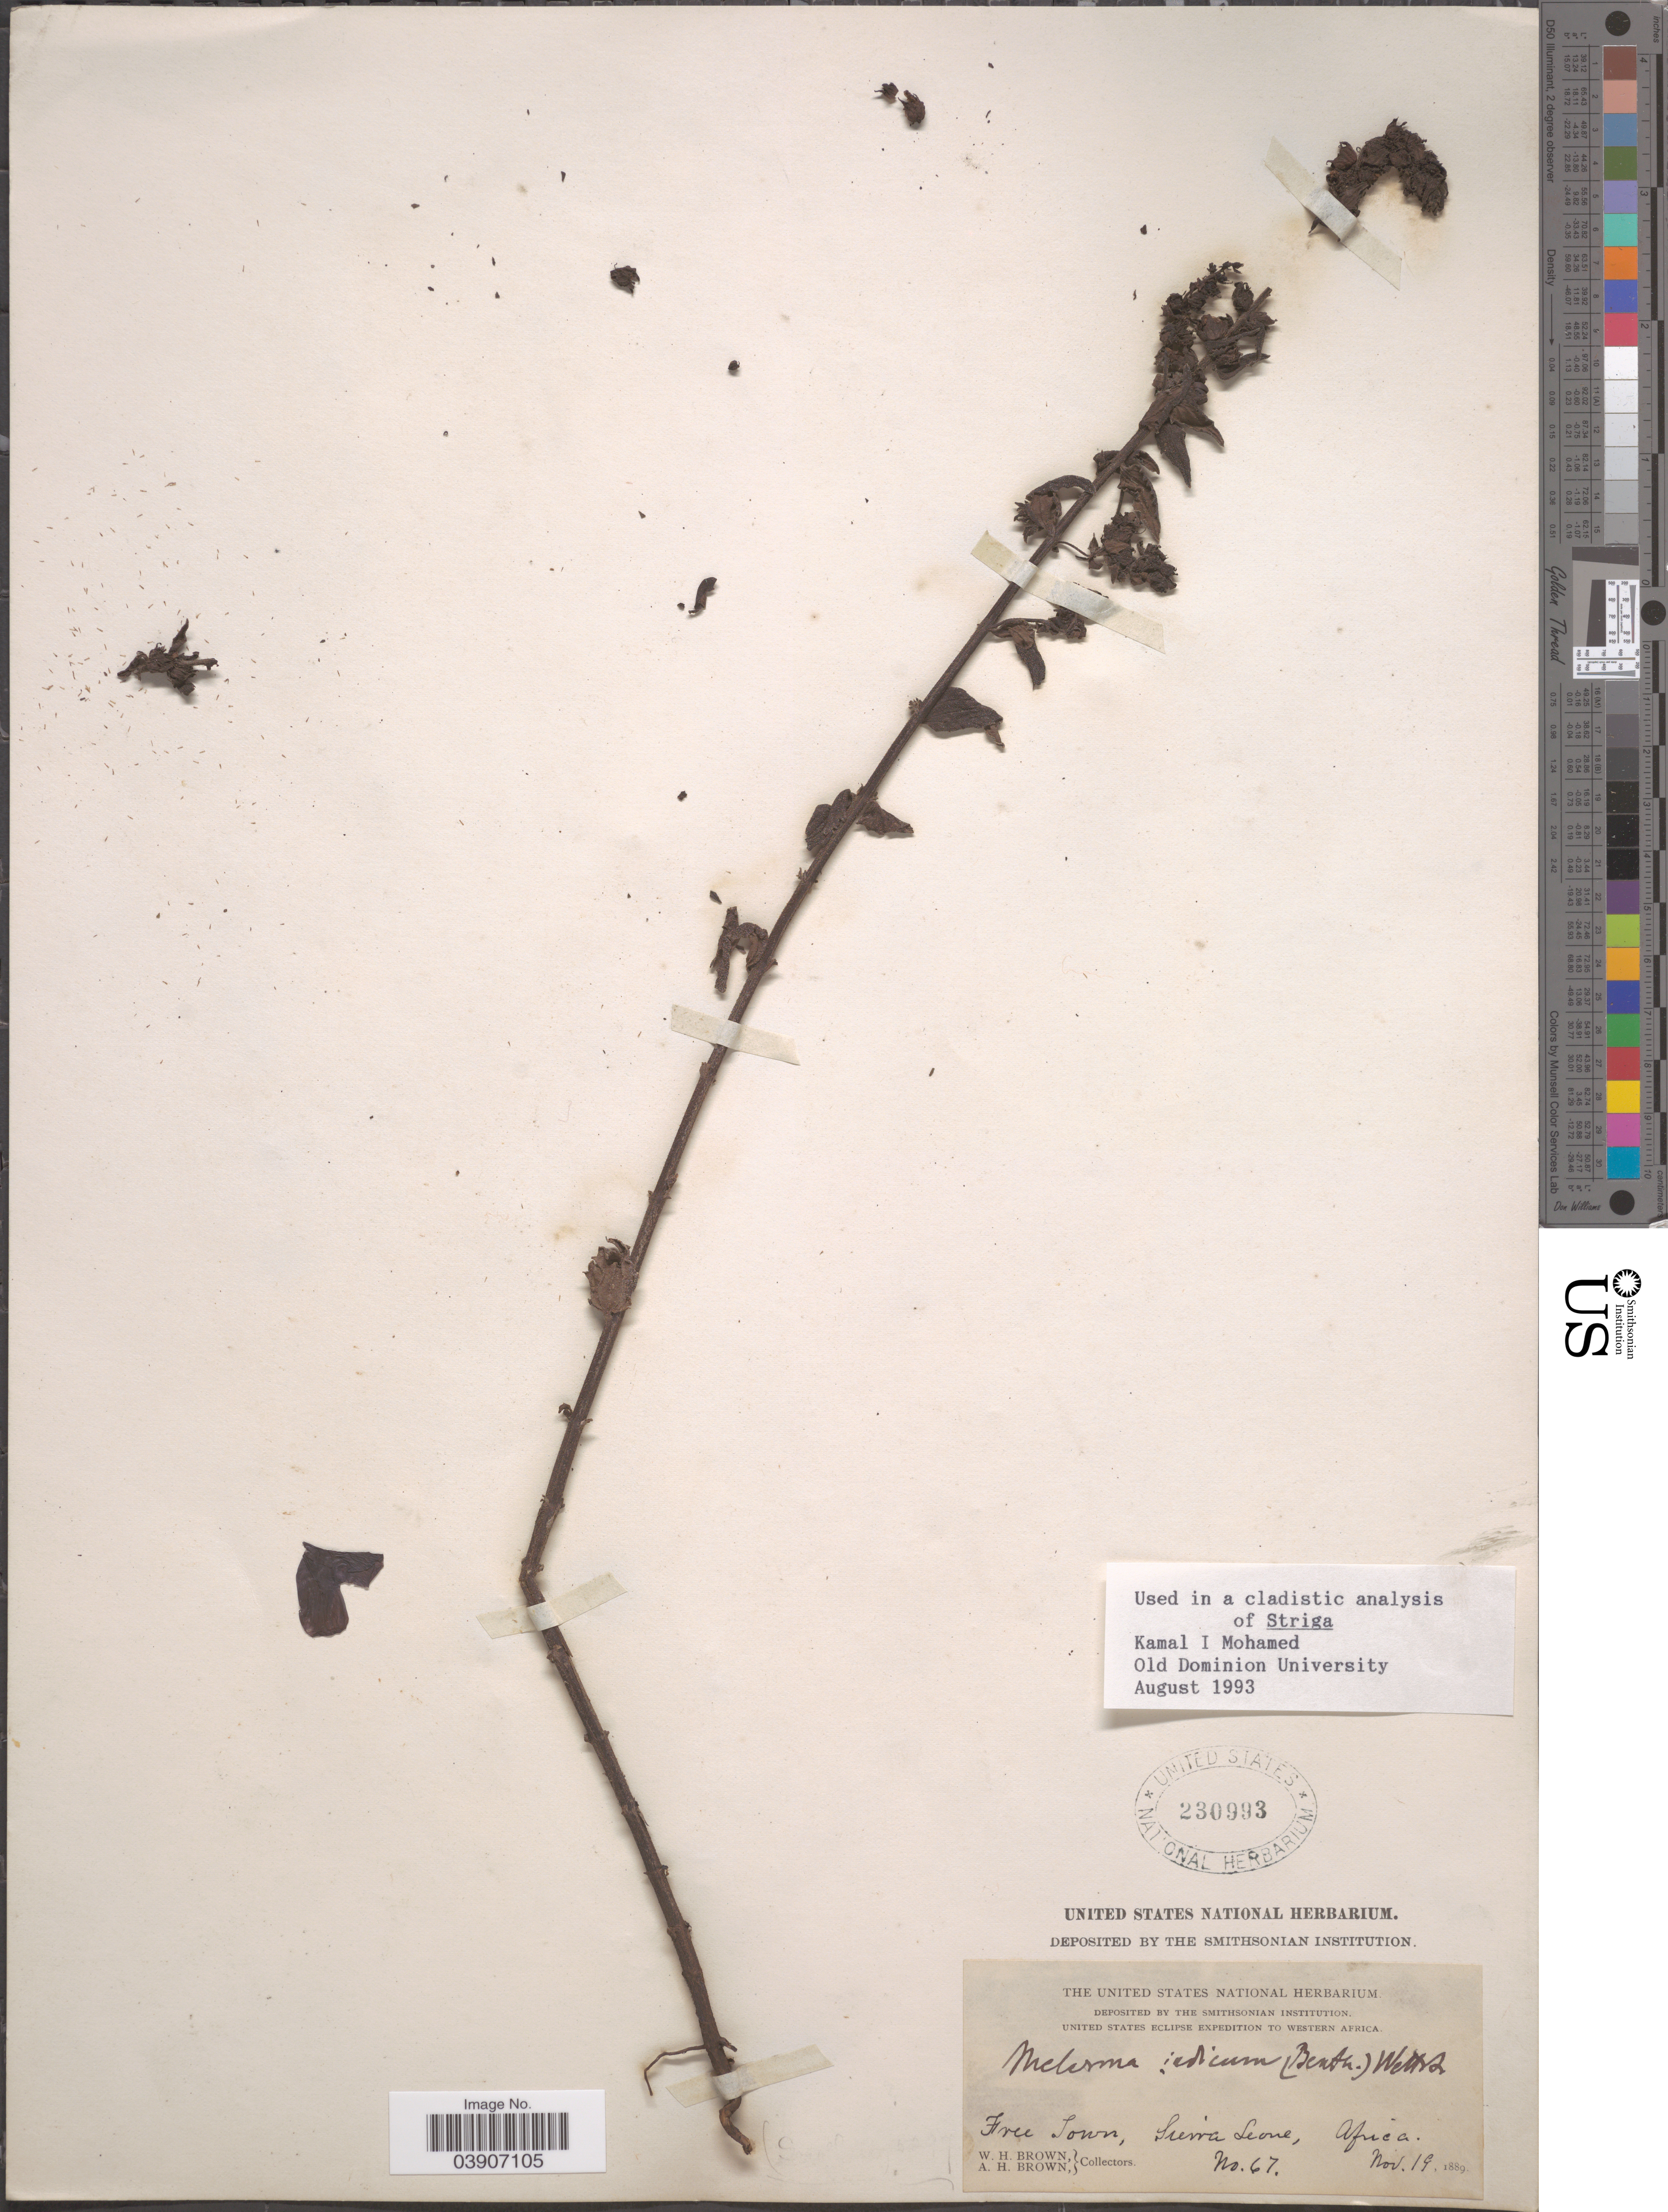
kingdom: Plantae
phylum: Tracheophyta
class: Magnoliopsida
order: Lamiales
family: Orobanchaceae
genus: Melasma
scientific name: Melasma indicum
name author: Engl.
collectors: W. H. Brown & A. H. Brown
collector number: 67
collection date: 1889-11-19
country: Sierra Leone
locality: Western Africa. Free Town.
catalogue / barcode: US 230993